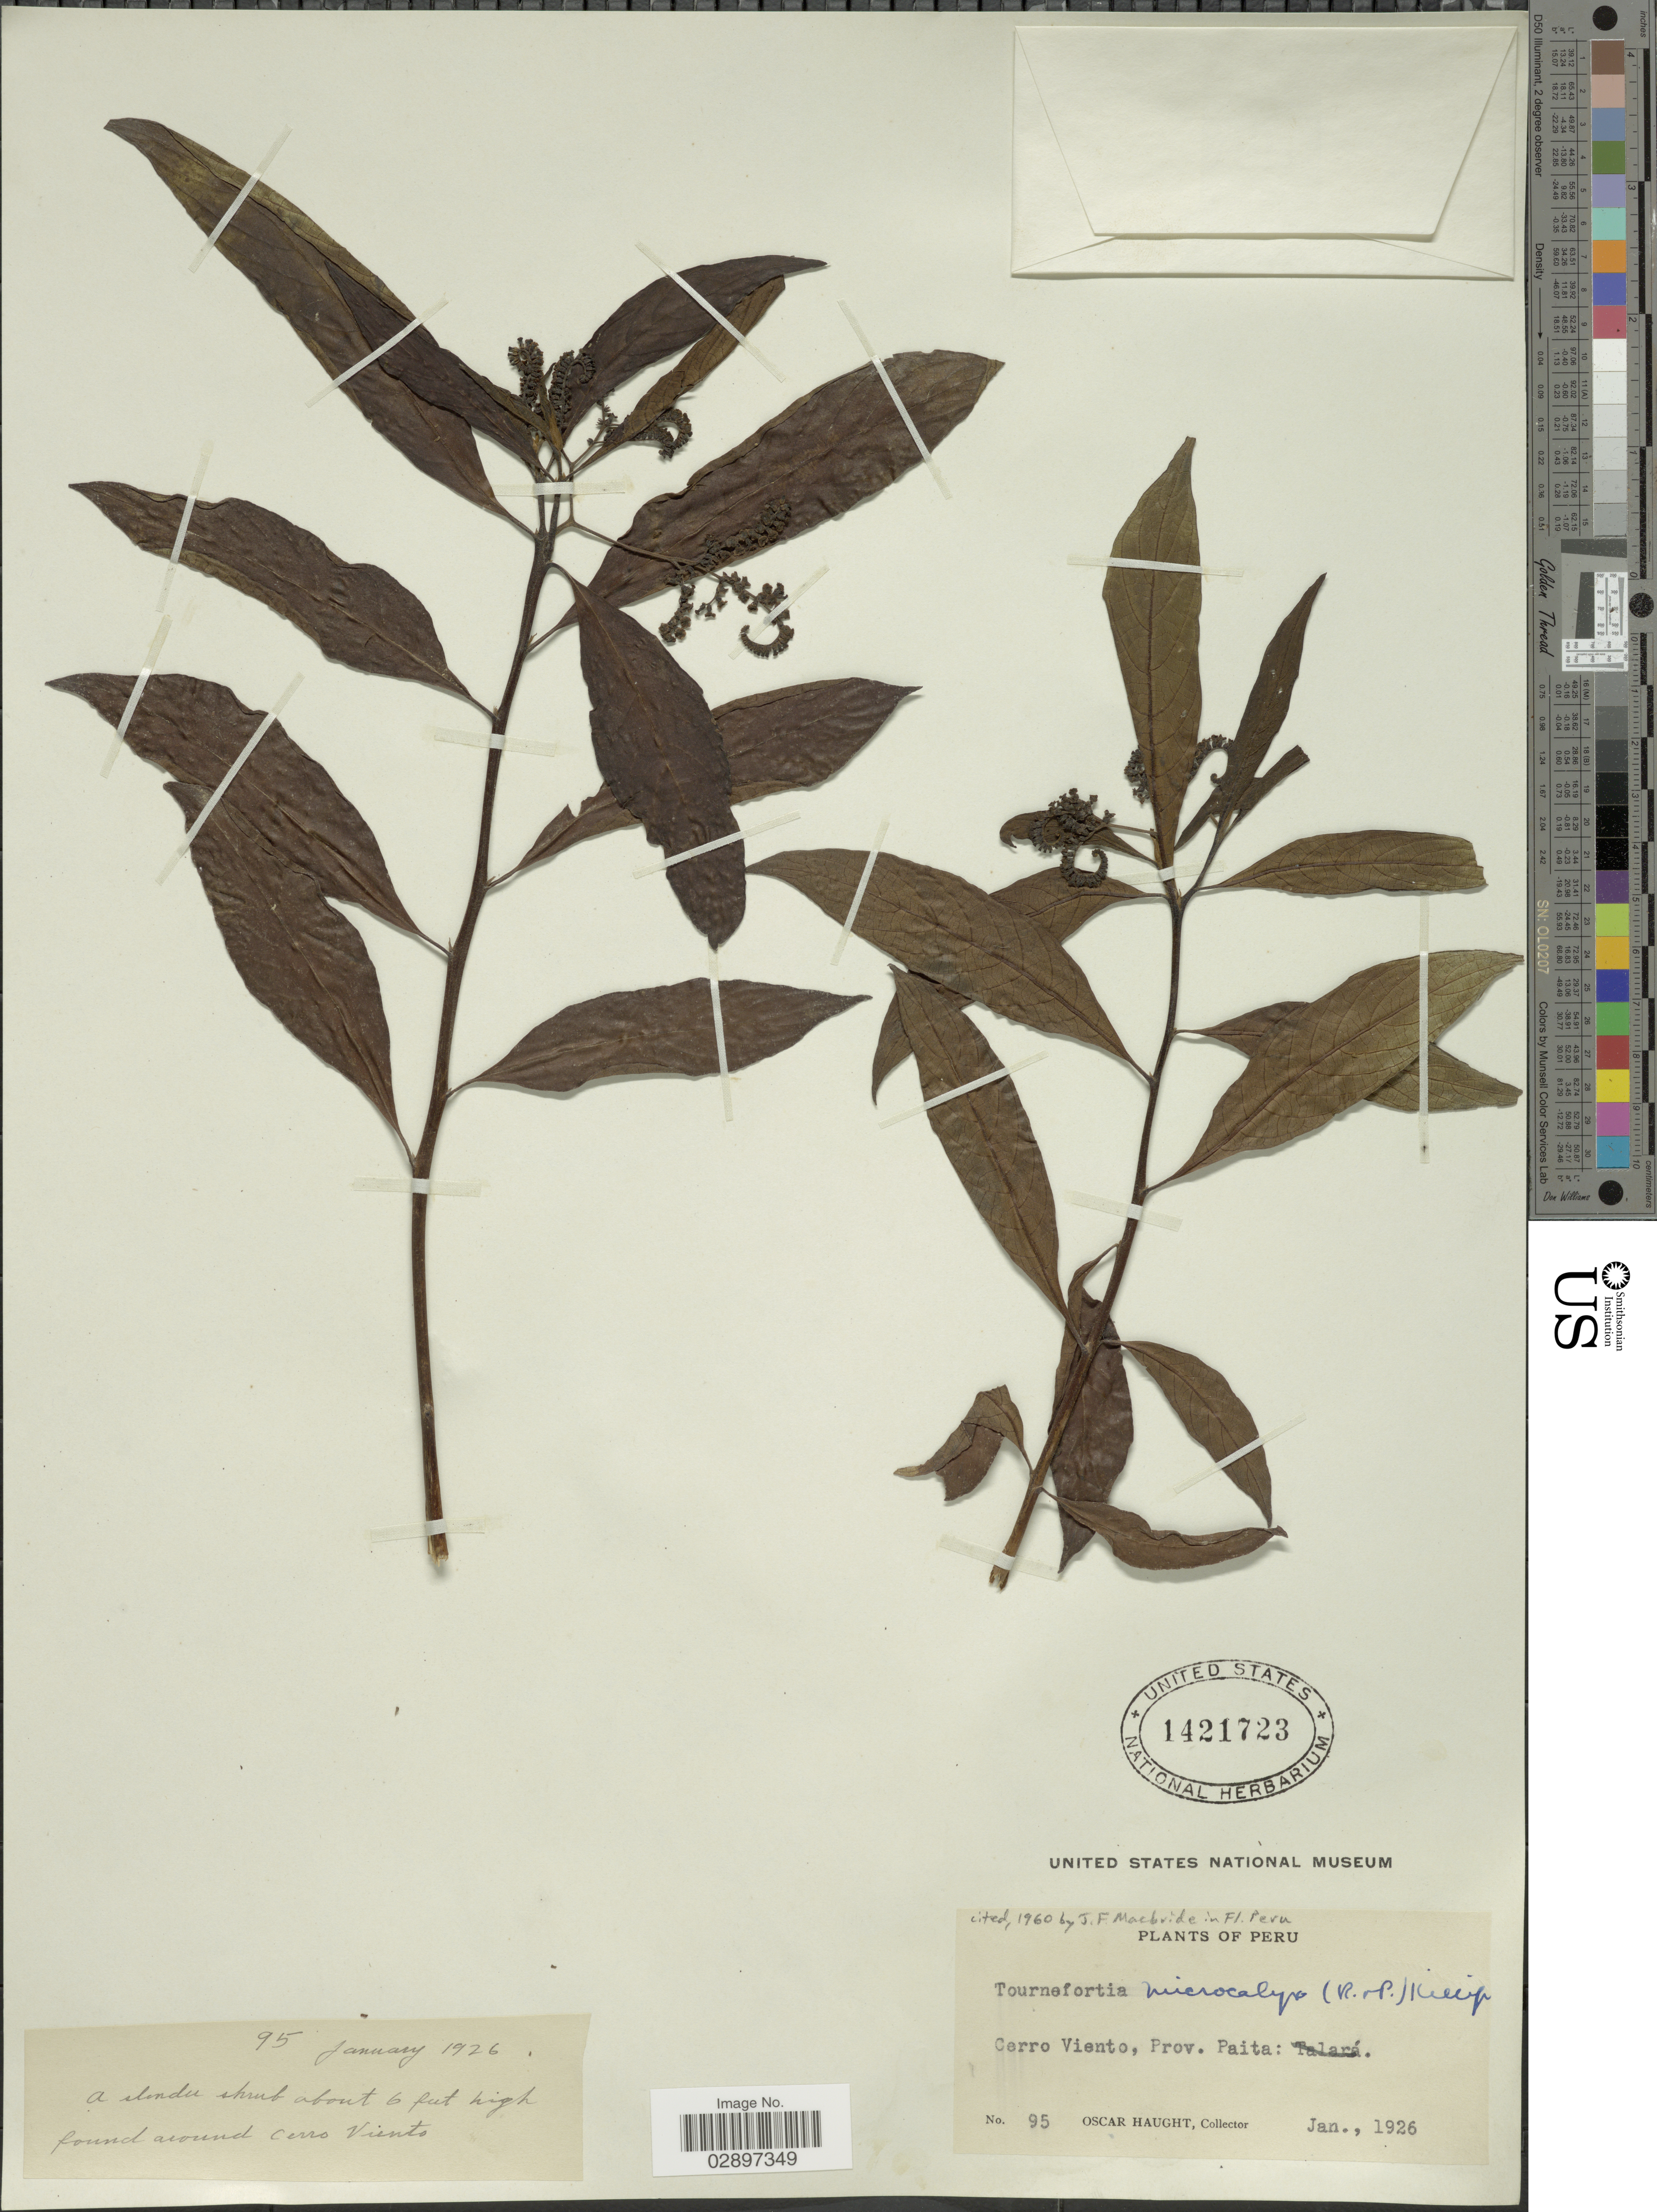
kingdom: Plantae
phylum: Tracheophyta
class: Magnoliopsida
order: Boraginales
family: Heliotropiaceae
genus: Tournefortia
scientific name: Tournefortia microcalyx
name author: (Ruiz & Pav.) I.M. Johnst.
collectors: O. L. Haught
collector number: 95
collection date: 1926-01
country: Peru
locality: Cerro Viento, Prov. Paita.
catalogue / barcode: US 1421723